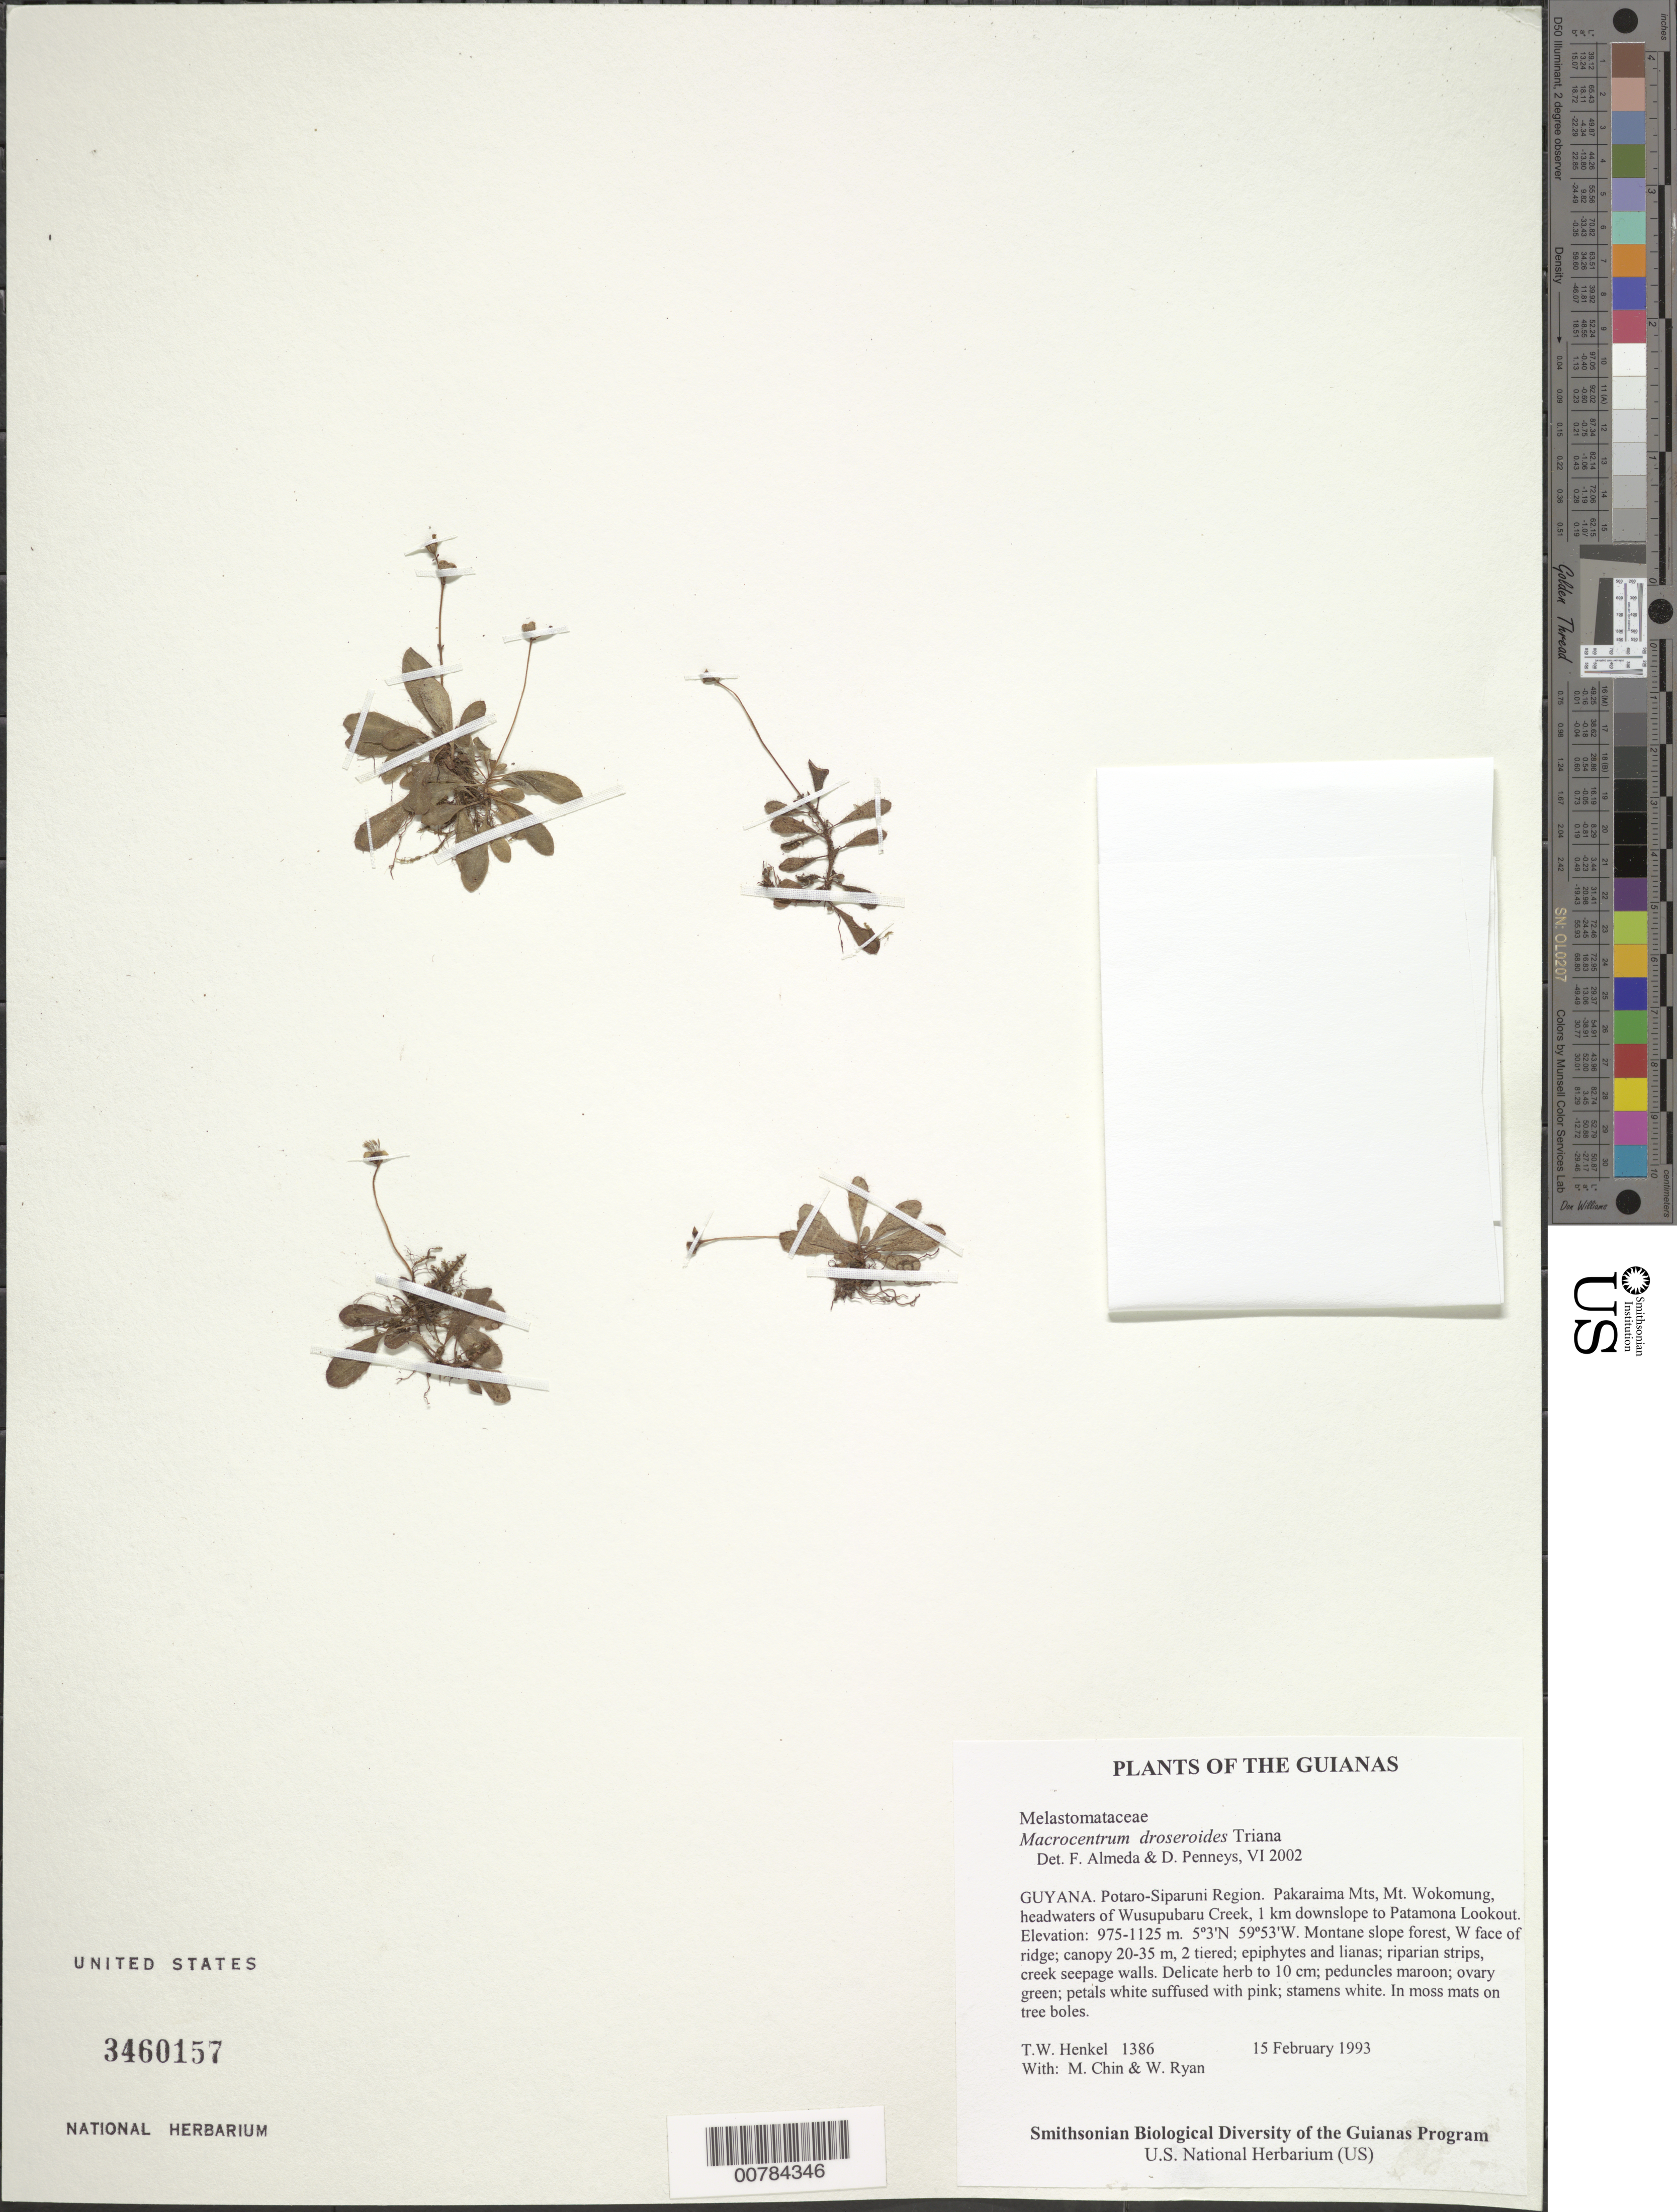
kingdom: Plantae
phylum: Tracheophyta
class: Magnoliopsida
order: Myrtales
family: Melastomataceae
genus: Macrocentrum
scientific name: Macrocentrum droseroides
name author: Triana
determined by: Almeda, F.; Penneys, D. S.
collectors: T. Henkel, M. Chin & W. Ryan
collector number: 1386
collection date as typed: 15 February 1993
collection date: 1993-02-15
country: Guyana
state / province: Potaro-Siparuni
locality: Pakaraima Mts, Mt. Wokomung, headwaters of Wusupubaru Creek, 1 km downslope to Patamona Lookout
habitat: Montane slope forest, W face of ridge; canopy 20-35 m, 2 tiered; epiphytes and lianas; riparian strips, creek seepage walls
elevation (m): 975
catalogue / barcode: US 3460157